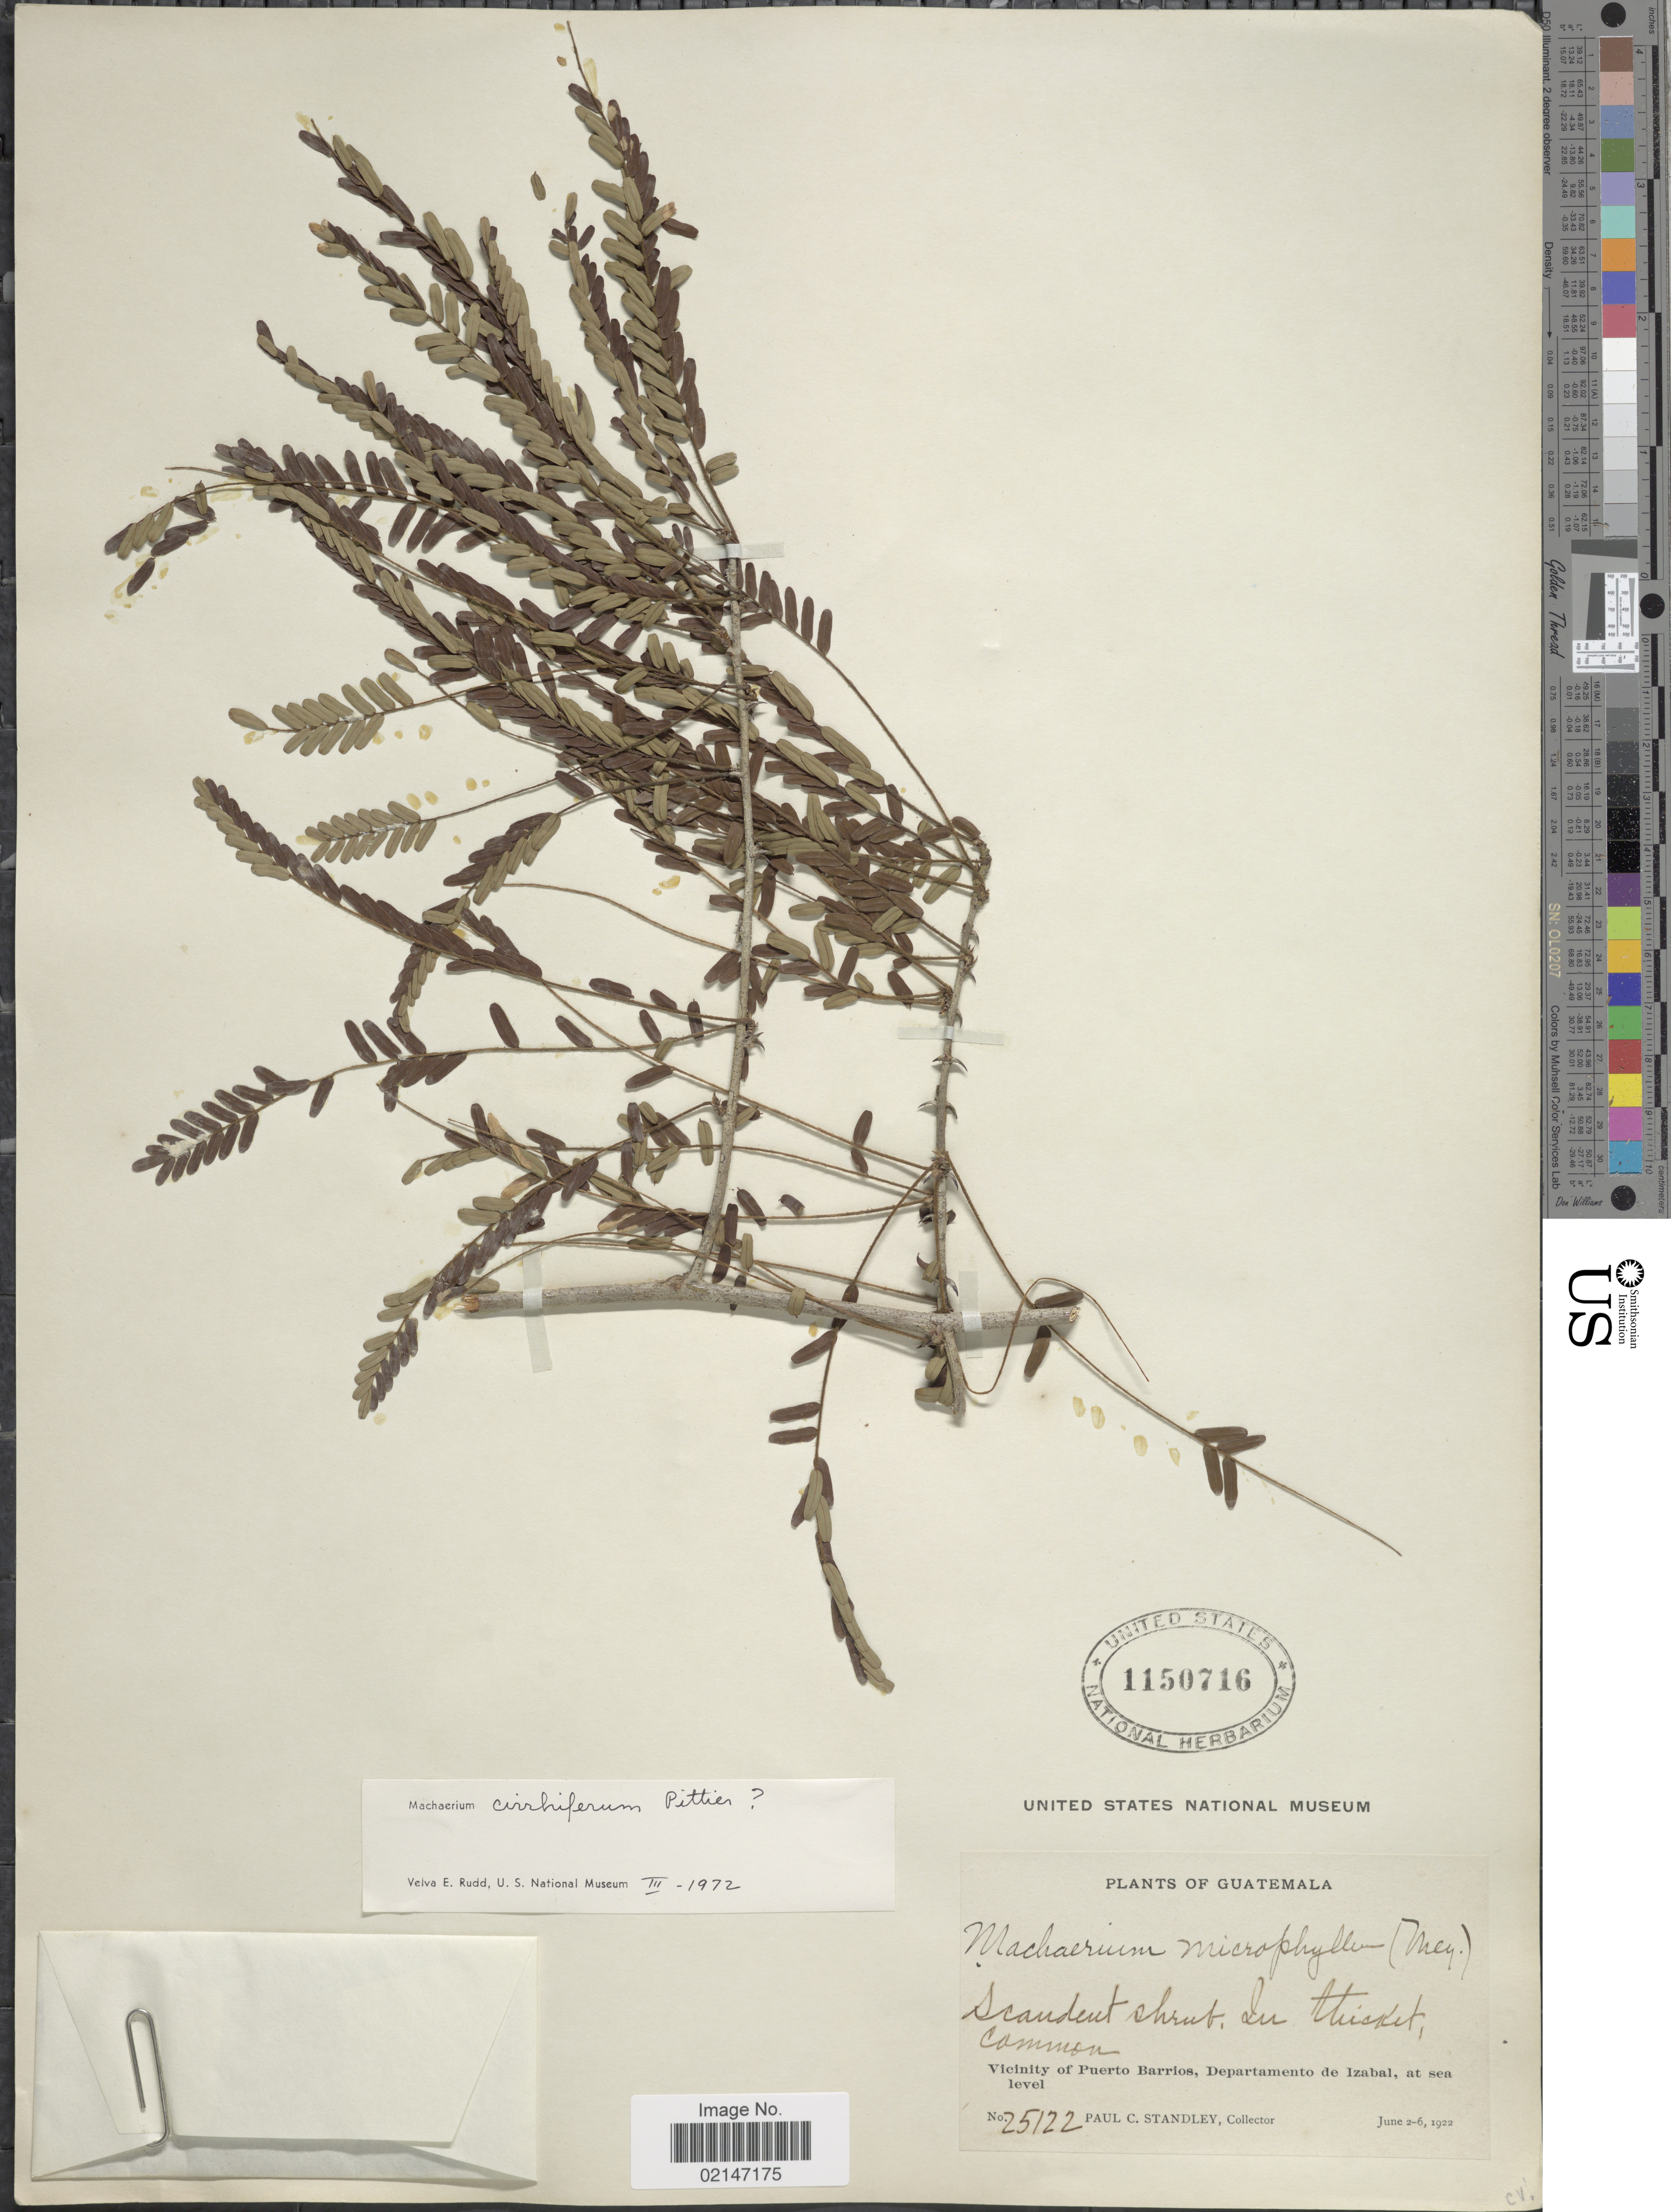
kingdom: Plantae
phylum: Tracheophyta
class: Magnoliopsida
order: Fabales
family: Fabaceae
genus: Machaerium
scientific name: Machaerium cirrhiferum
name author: Pittier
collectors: P. C. Standley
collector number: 25122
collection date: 1922-06-02/1922-06-06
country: Guatemala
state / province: Izabal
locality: Common, Vicinity of Puerto of Barrios, Departamento de Izabal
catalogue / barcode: US 1150716